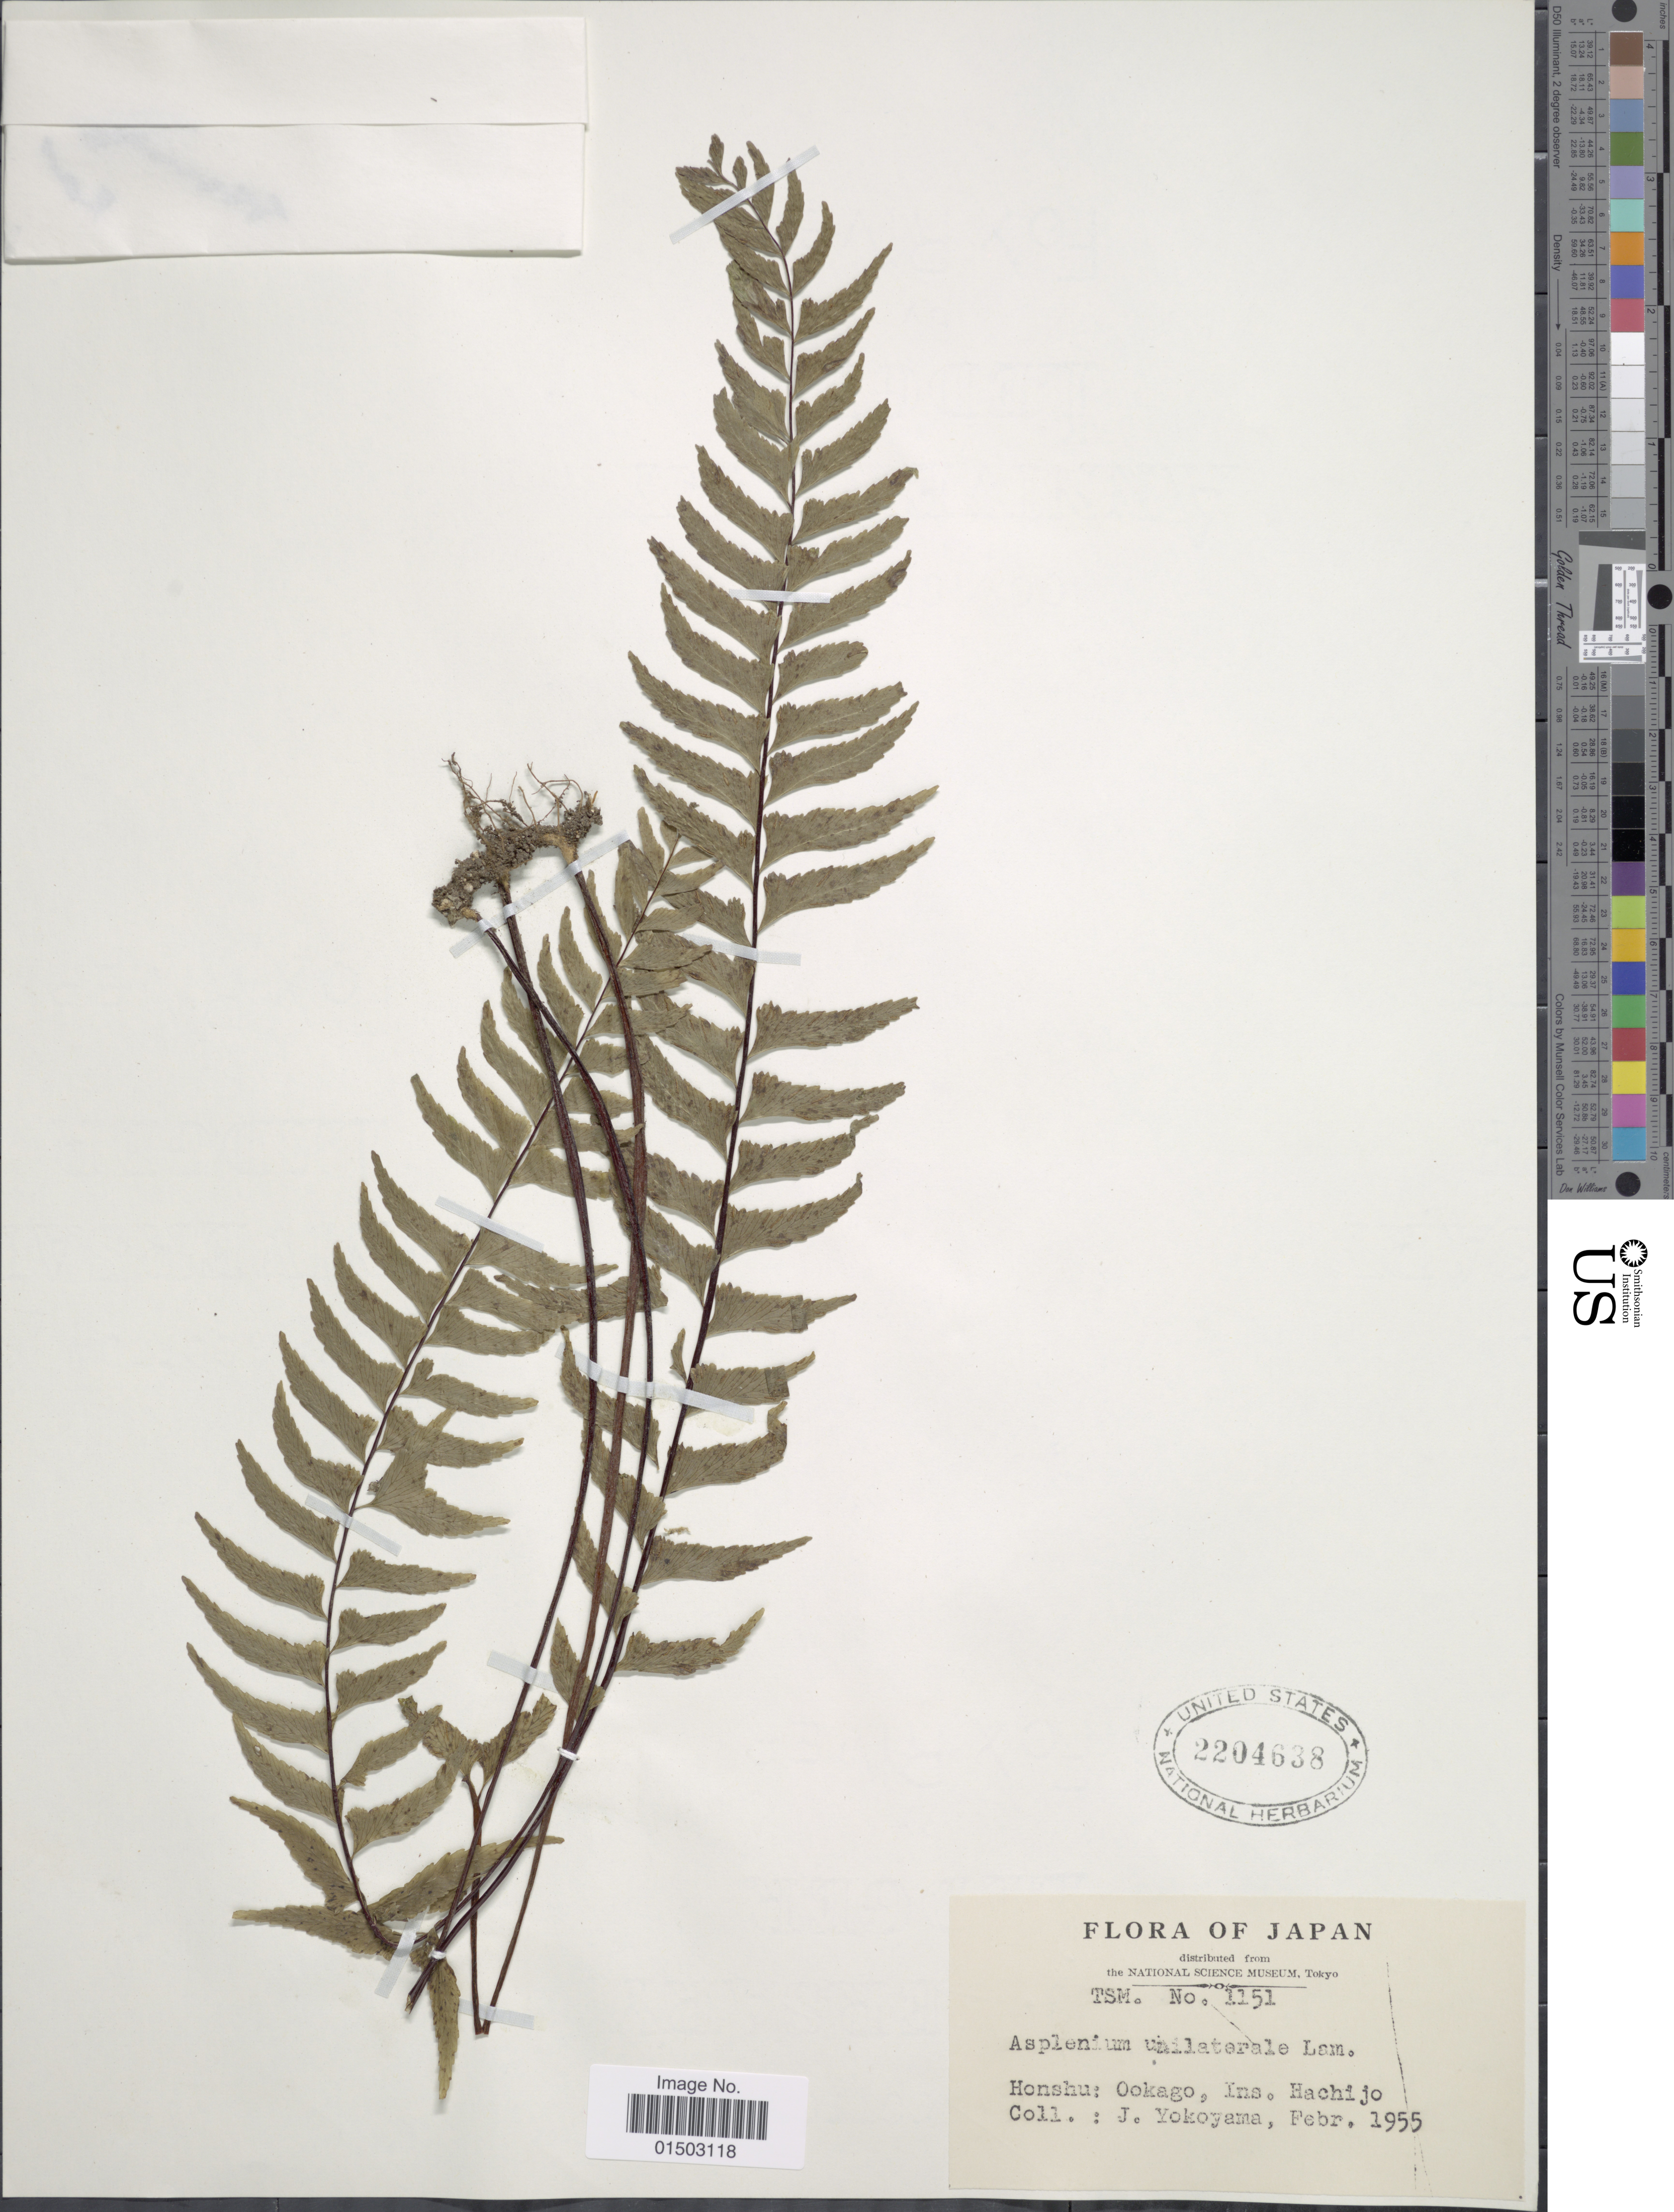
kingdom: Plantae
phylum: Tracheophyta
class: Polypodiopsida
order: Polypodiales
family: Aspleniaceae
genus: Hymenasplenium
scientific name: Hymenasplenium unilaterale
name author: (Lam.) Hayata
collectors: J. Yokoyama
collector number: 1151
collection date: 1955-02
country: Japan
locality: Japan. Honshu: Ookago, Ins. Hachijo.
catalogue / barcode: US 2204638